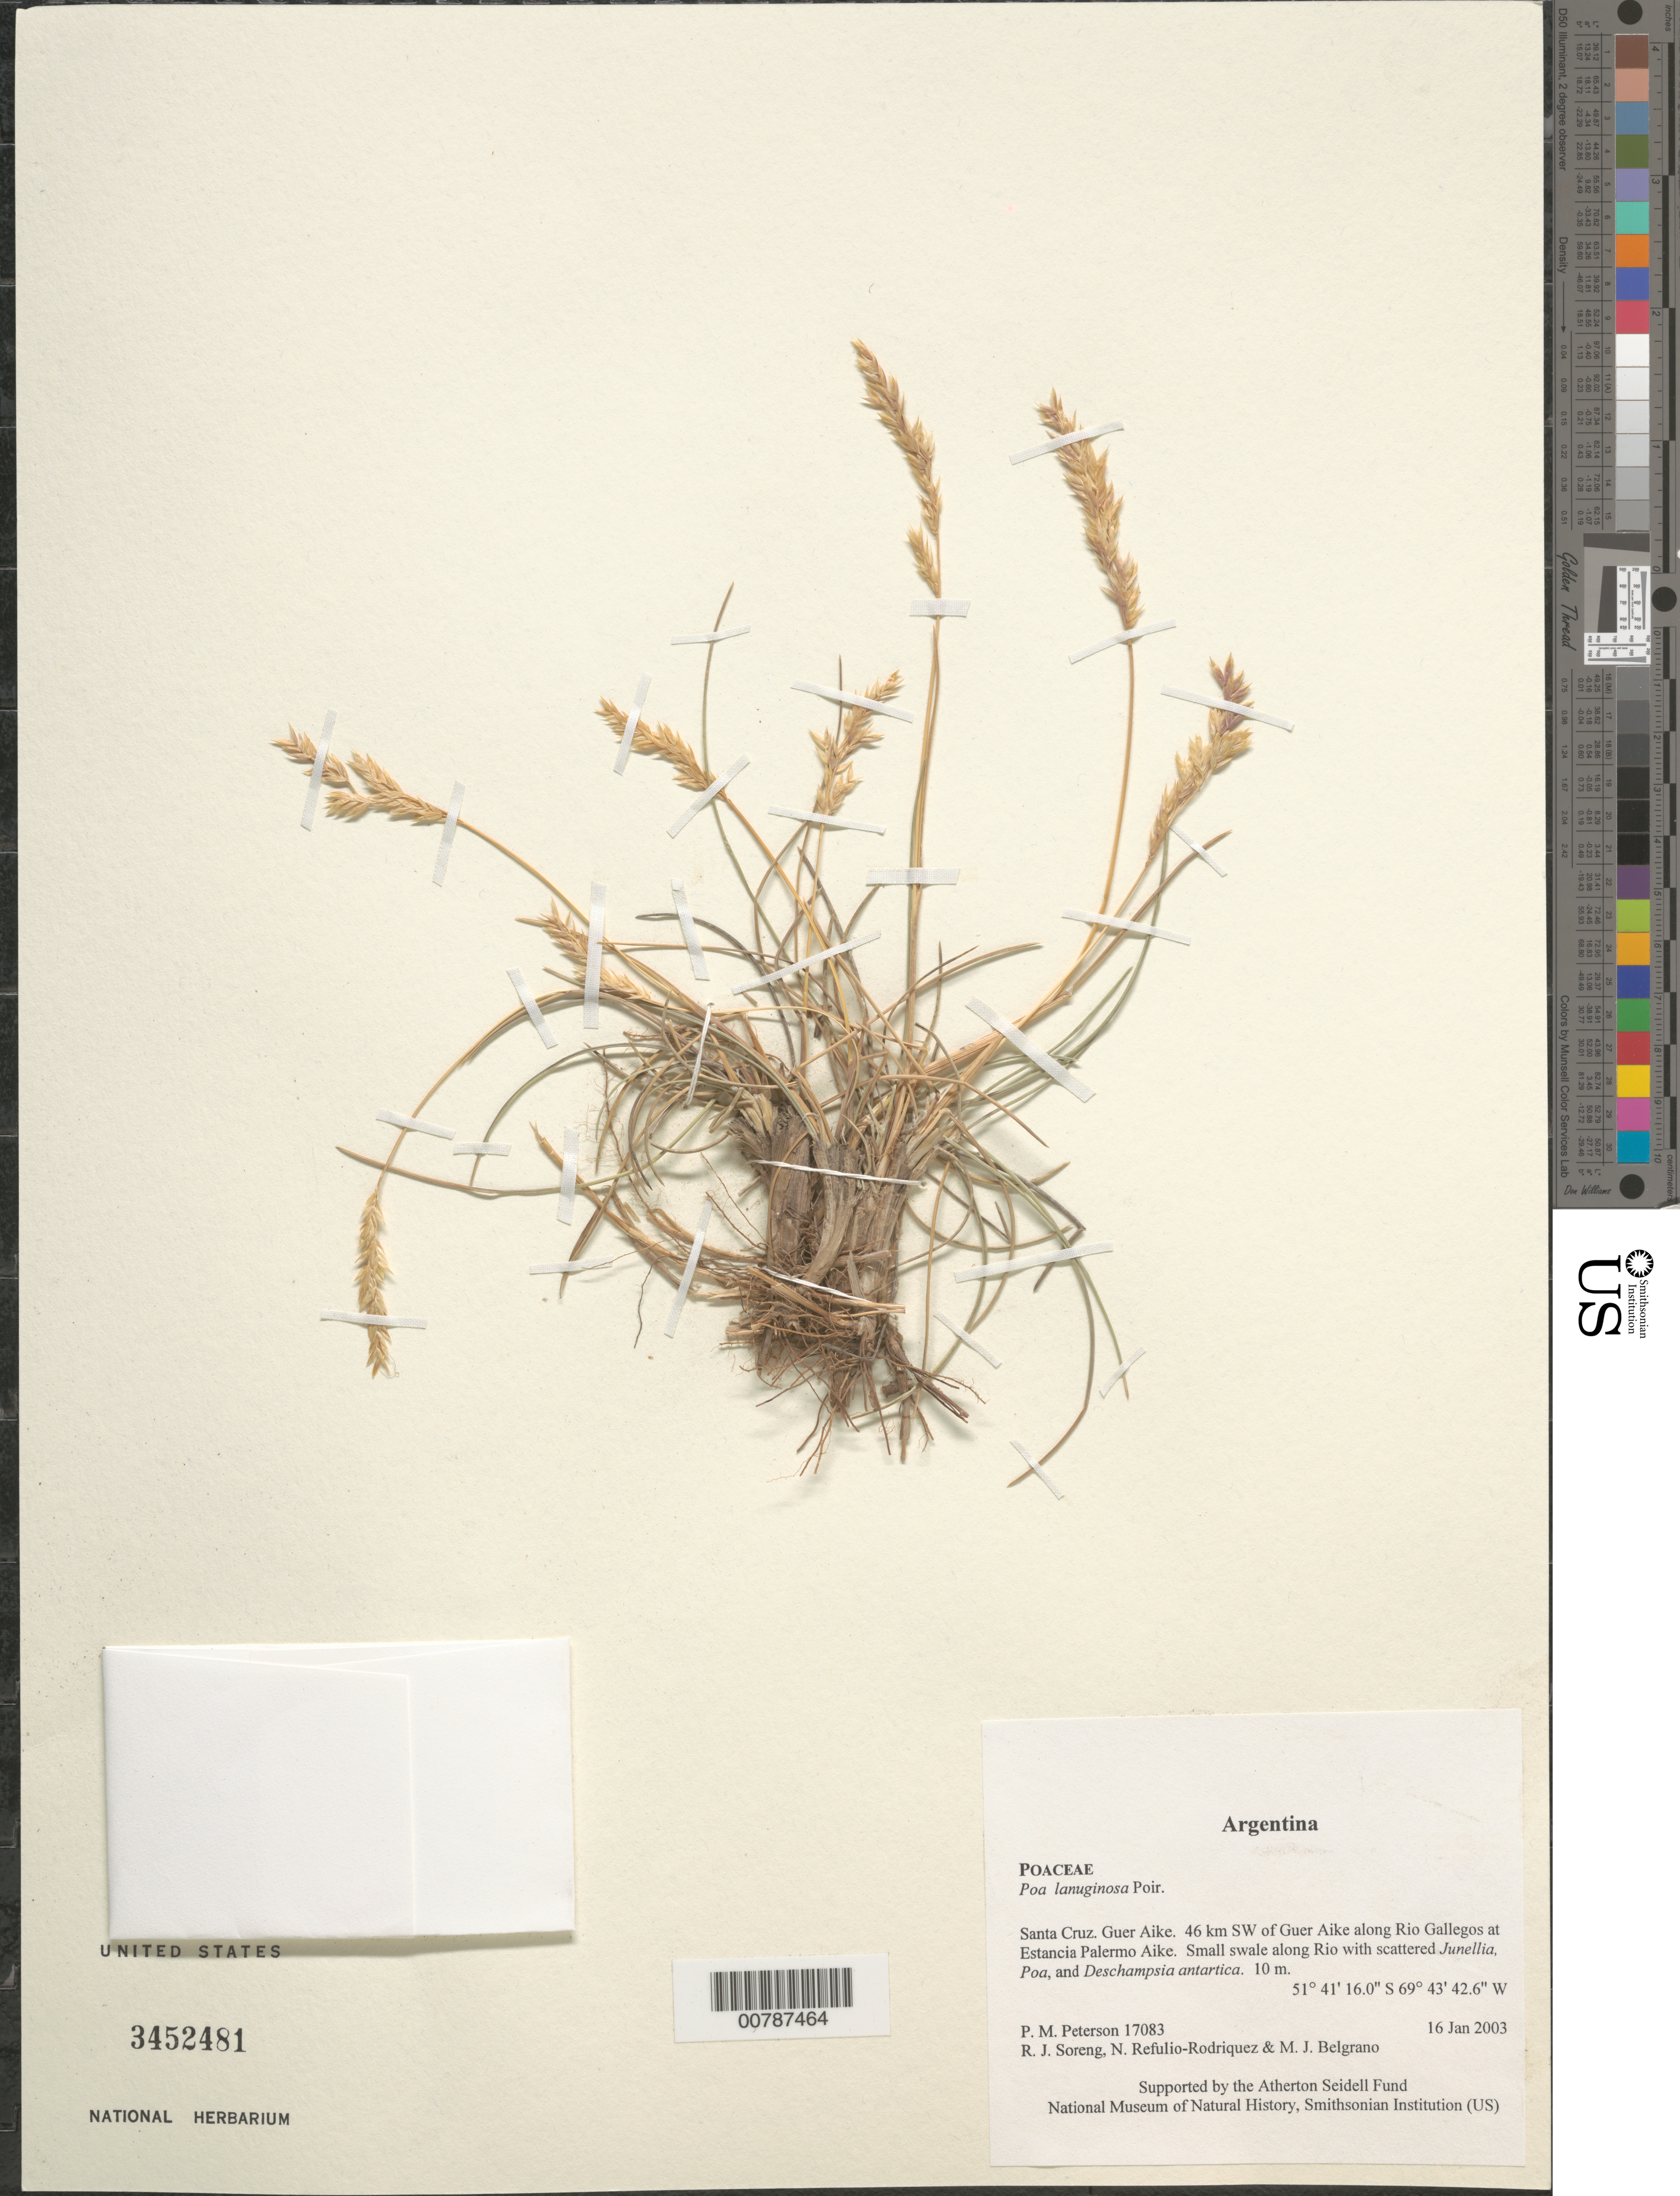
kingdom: Plantae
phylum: Tracheophyta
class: Liliopsida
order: Poales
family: Poaceae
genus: Poa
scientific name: Poa lanuginosa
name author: Poir.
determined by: Soreng, Robert J., Research Associate (BOT), Smithsonian Institution - National Museum of Natural History (UNITED STATES)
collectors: P. M. Peterson, R. J. Soreng, N. Refulio-Rodríguez & M. Belgrano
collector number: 17083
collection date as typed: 16 Jan 2003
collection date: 2003-01-16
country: Argentina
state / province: Santa Cruz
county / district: Guer Aike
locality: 46 km SW of Guer Aike along Rio Gallegos at Estancia Palermo Aike. Small swale along Rio with scattered Junellia, Poa, and Deschampsia antartica.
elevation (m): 10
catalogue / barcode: US 3452481